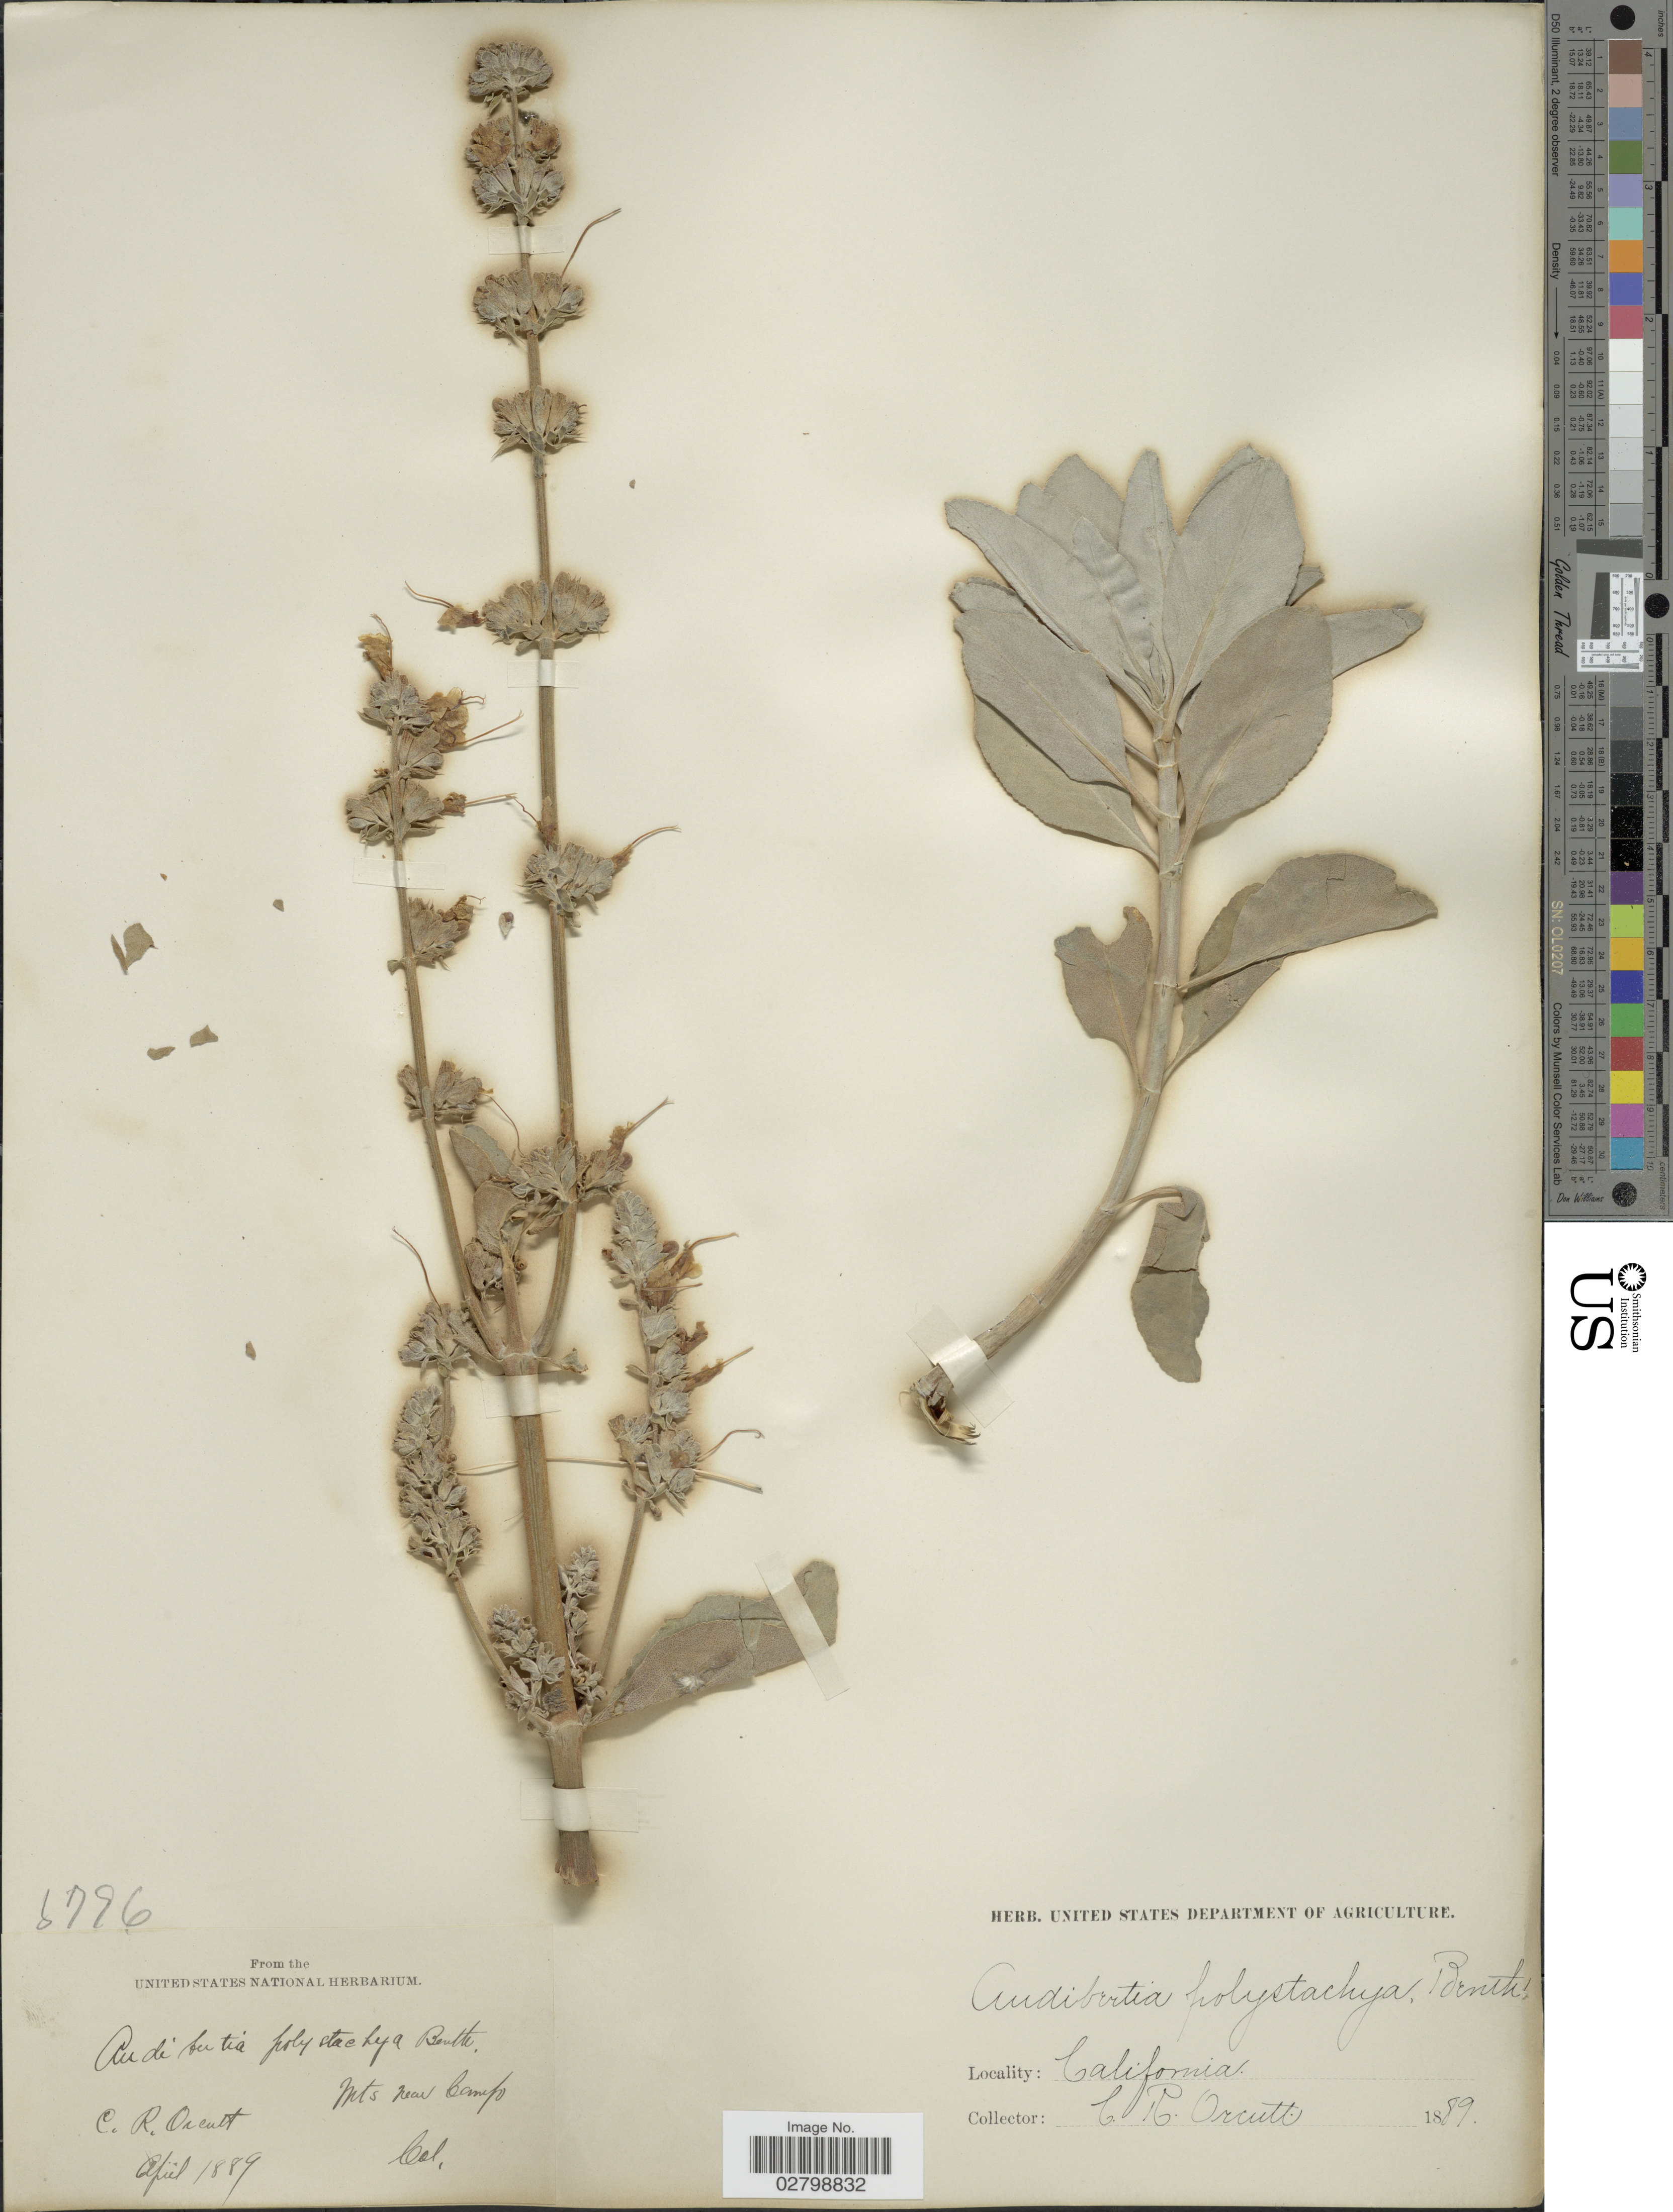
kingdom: Plantae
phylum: Tracheophyta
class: Magnoliopsida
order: Lamiales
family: Lamiaceae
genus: Salvia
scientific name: Salvia apiana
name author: Jeps.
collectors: C. R. Orcutt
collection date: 1889-04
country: United States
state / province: California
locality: Mts. near Camp.